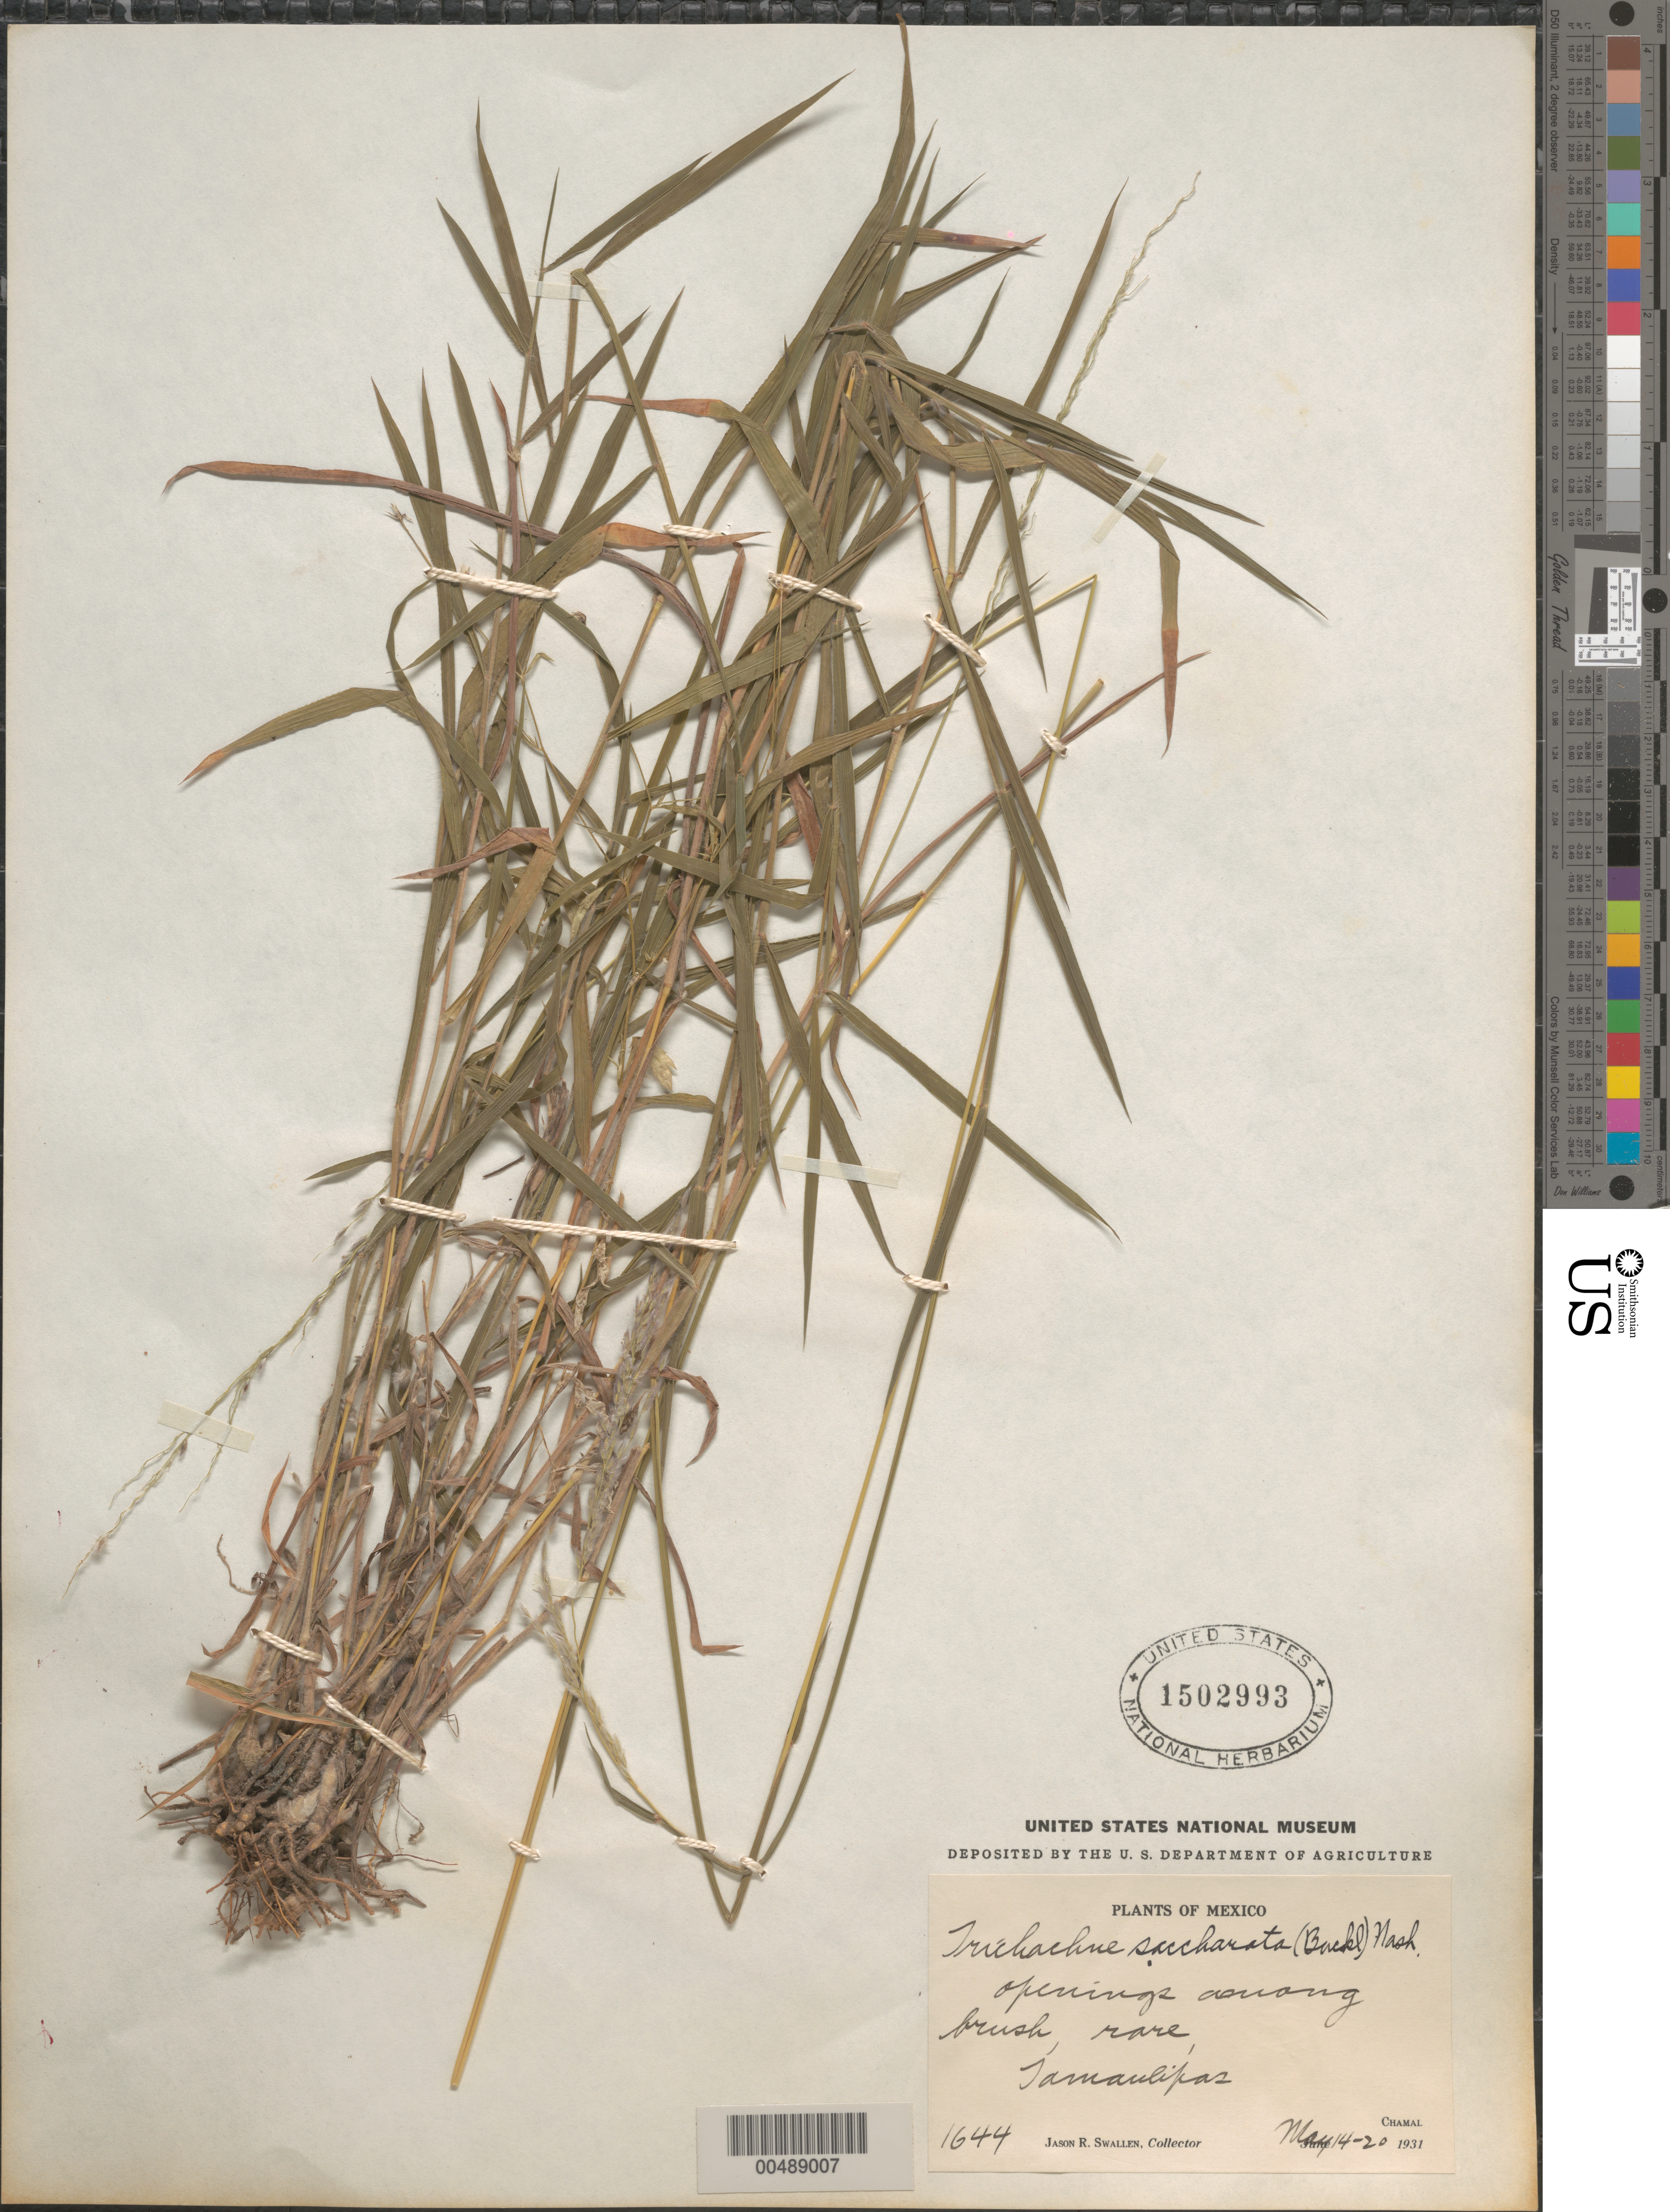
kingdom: Plantae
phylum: Tracheophyta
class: Liliopsida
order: Poales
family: Poaceae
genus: Digitaria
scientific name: Digitaria californica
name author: (Benth.) Henr.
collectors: J. R. Swallen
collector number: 1644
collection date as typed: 14 May 1931 to 20 May 1931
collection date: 1931-05-14/1931-05-20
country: Mexico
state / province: Tamaulipas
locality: Chamal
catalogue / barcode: US 1502993